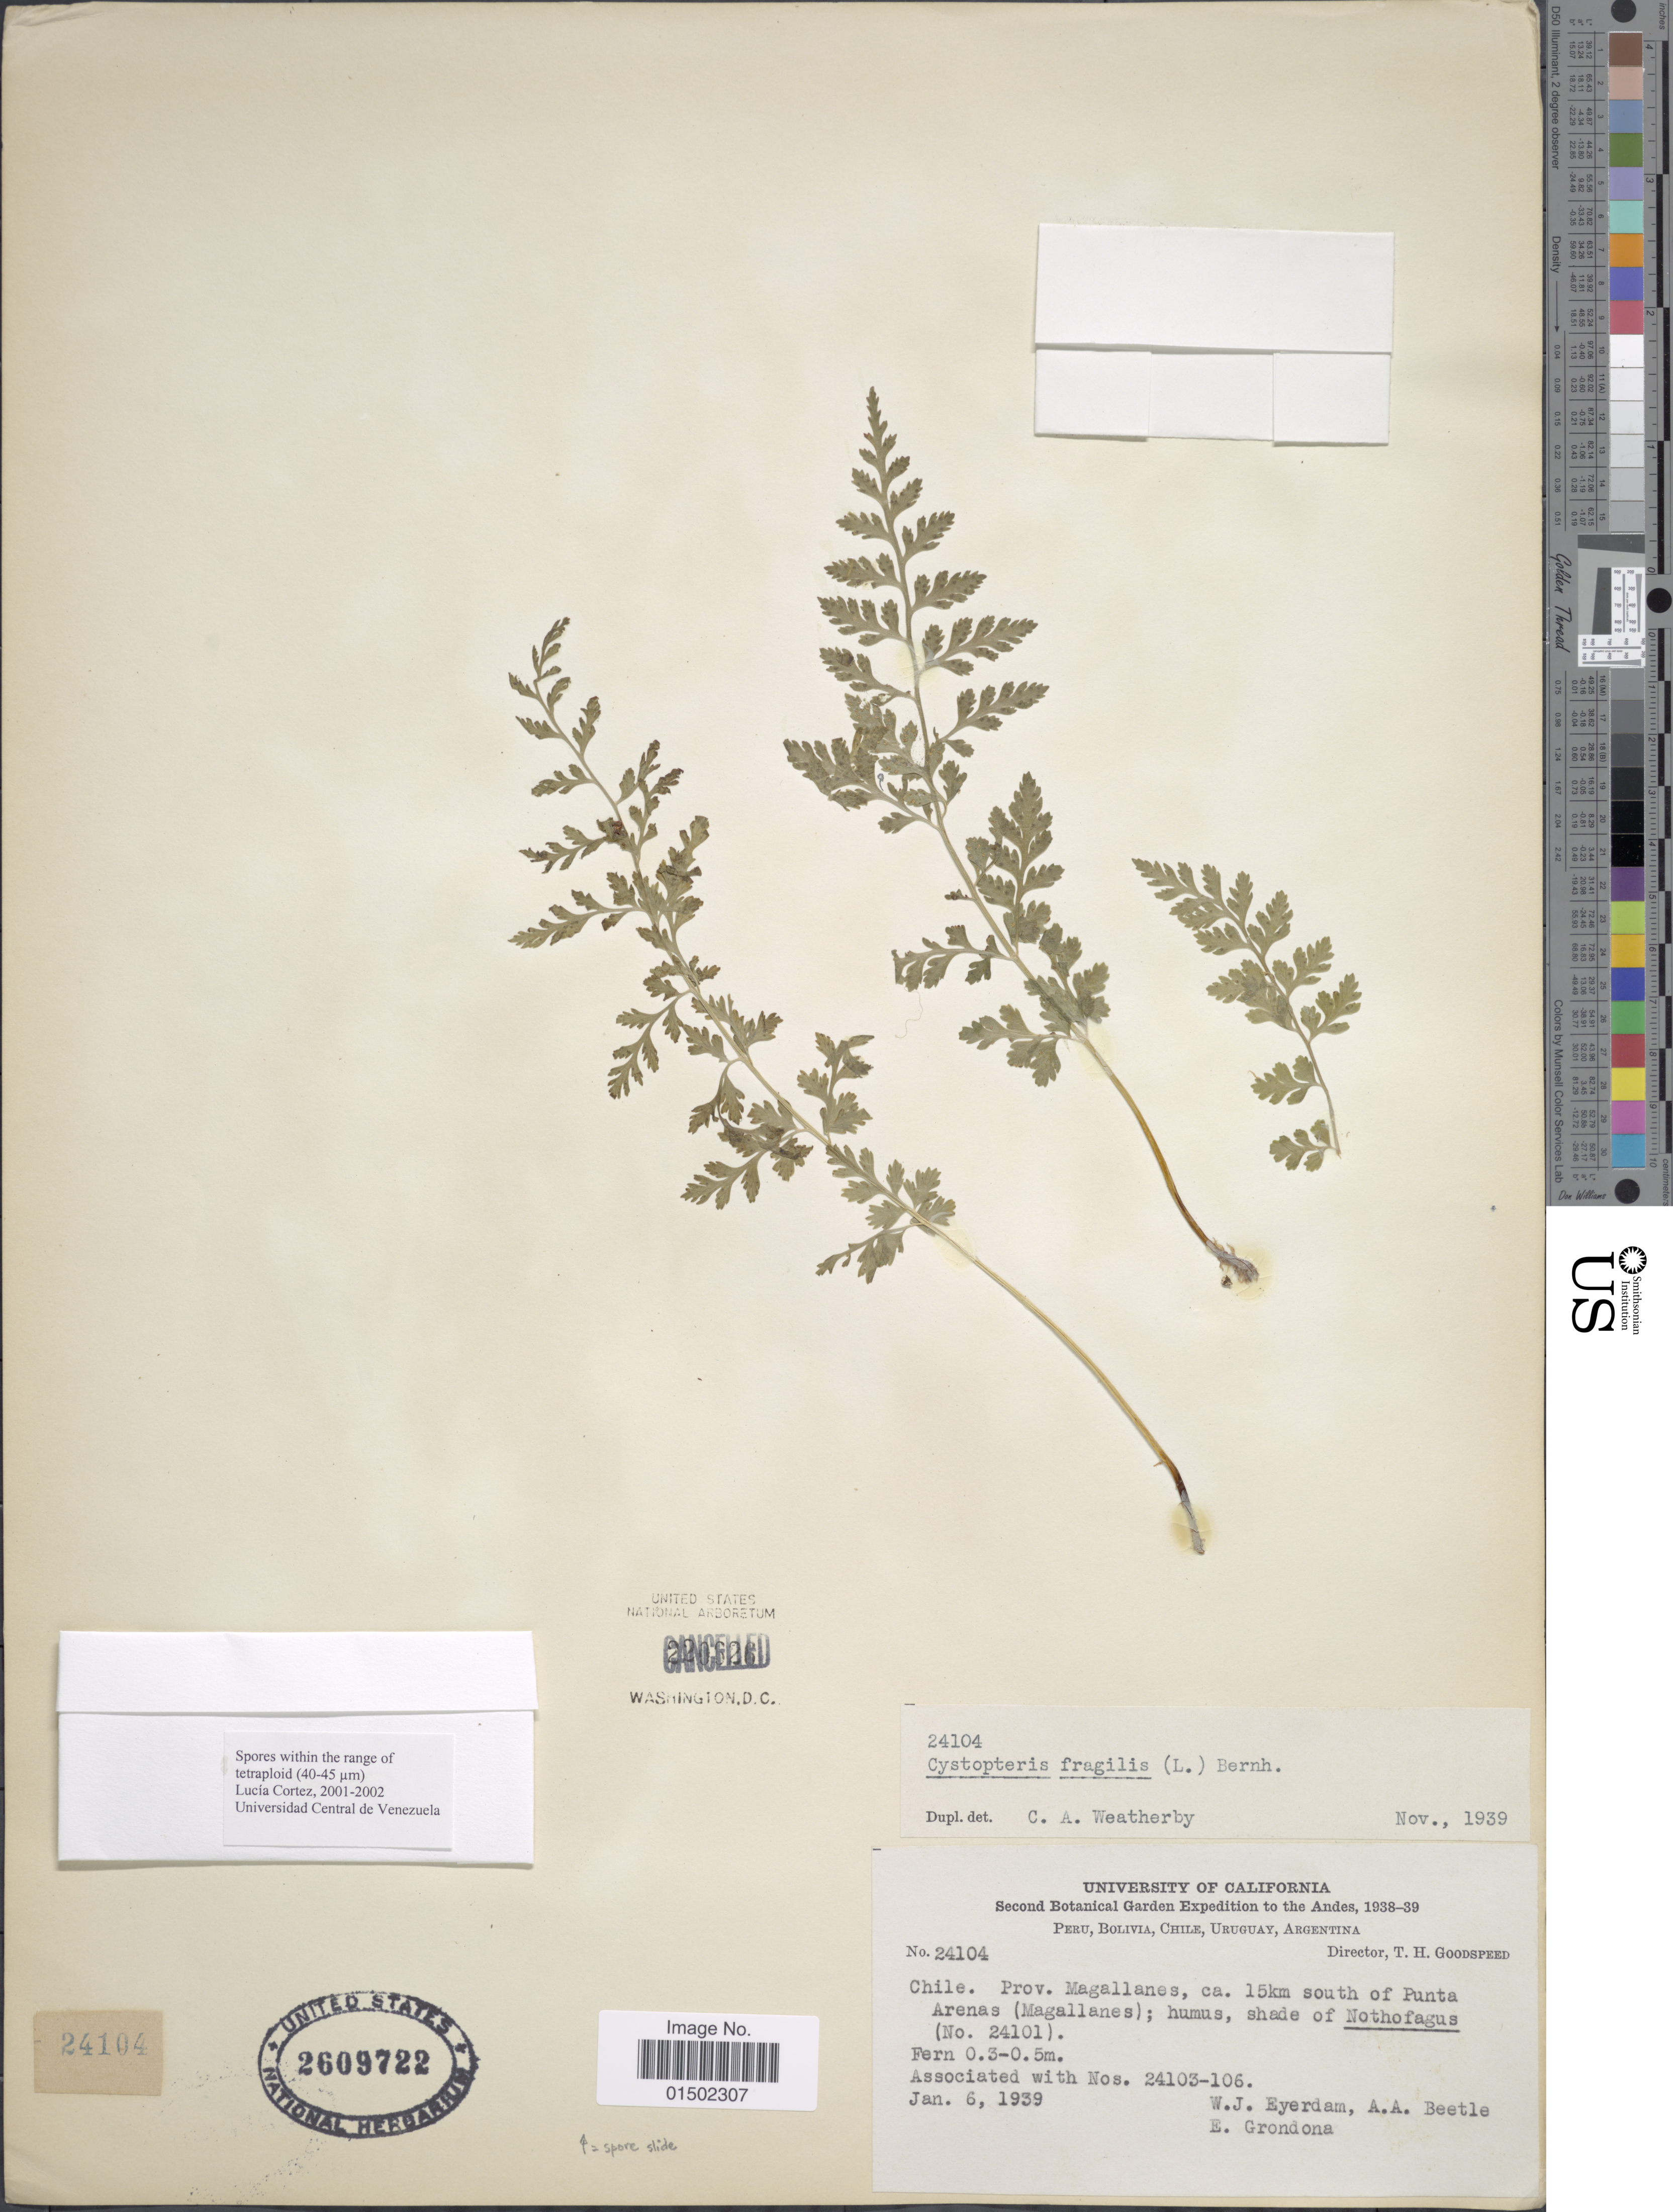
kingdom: Plantae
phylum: Tracheophyta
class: Polypodiopsida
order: Polypodiales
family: Cystopteridaceae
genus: Cystopteris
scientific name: Cystopteris fragilis var. apiiformis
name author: (Gand.) C. Chr.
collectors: W. J. Eyerdam, A. A. Beetle & E. Grondona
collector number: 24104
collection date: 1939-01-06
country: Chile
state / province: Magallanes y de la Antártica Chilena (XII)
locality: Andes. Magallenas, ca. 15 km south of Punta Arenas (Magallenas). Fern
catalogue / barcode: US 2609722